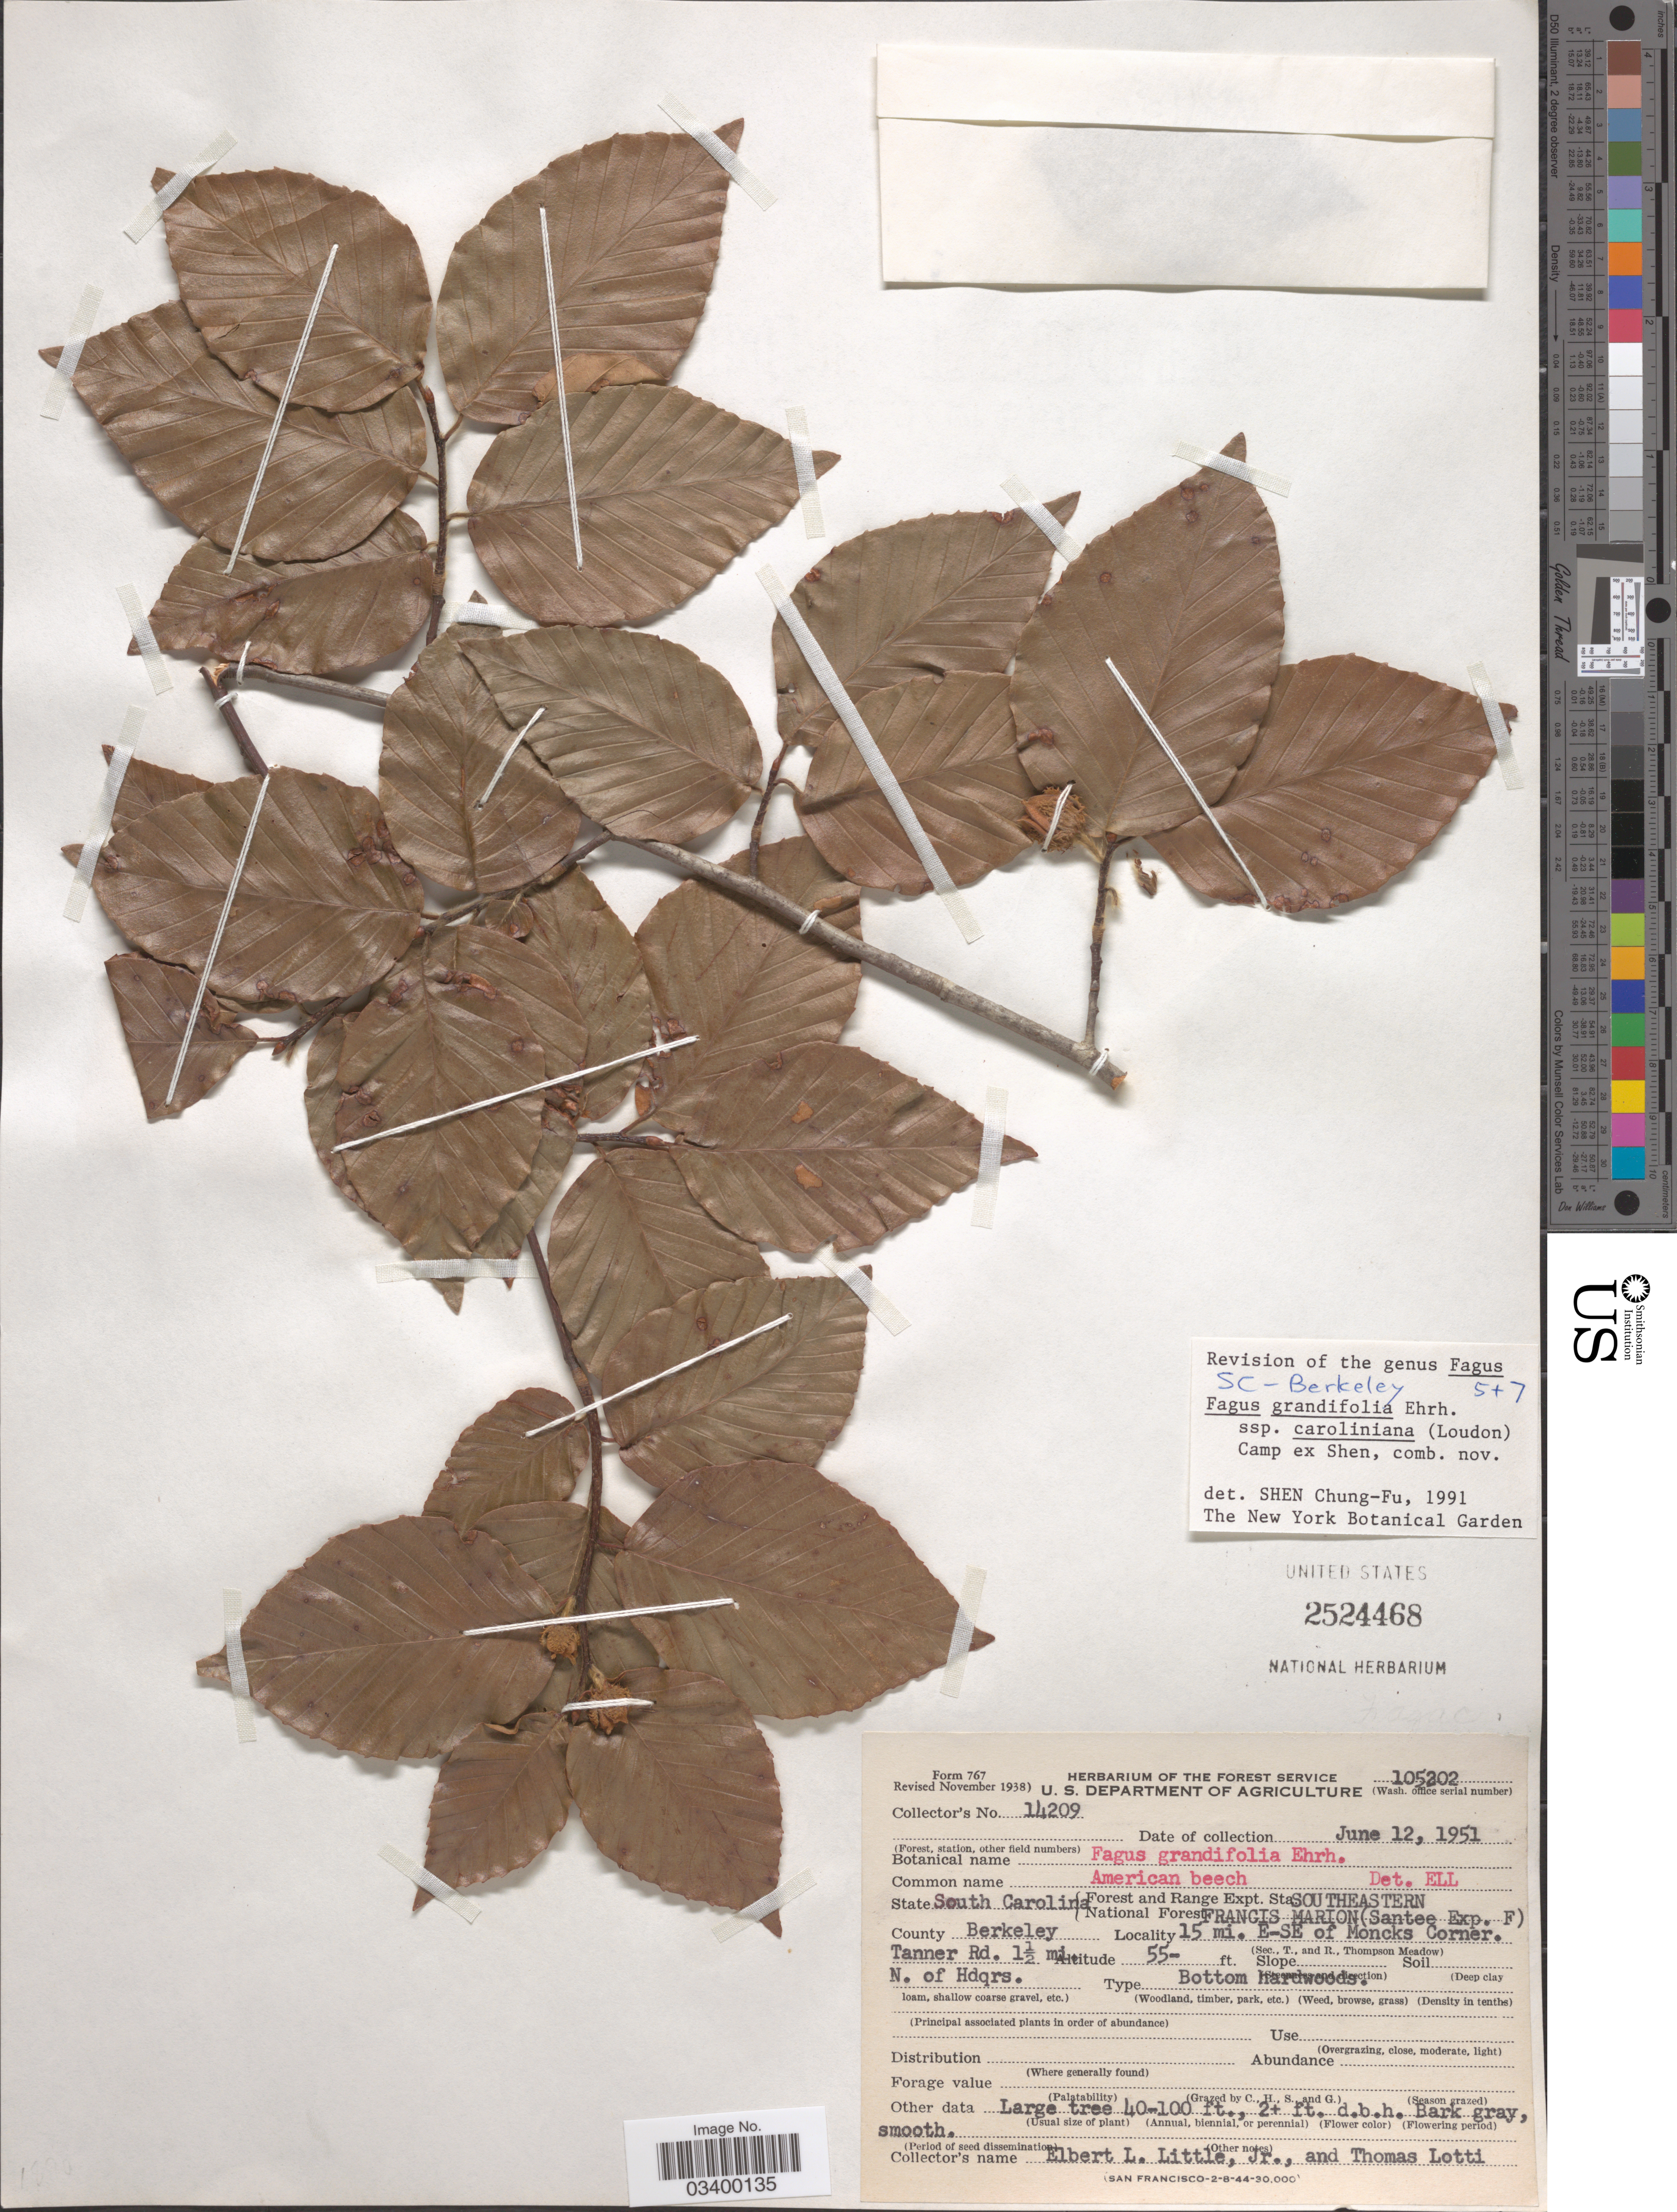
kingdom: Plantae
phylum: Tracheophyta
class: Magnoliopsida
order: Fagales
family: Fagaceae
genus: Fagus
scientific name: Fagus grandifolia subsp. caroliniana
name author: (Loudon) Fernald & Rehder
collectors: E. L. Little & T. Lotti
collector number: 14209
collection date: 1951-06-12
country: United States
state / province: South Carolina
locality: Forest and Range Expt. Sta. Southeastern. National Forest Francis Marion (Santee Exp. F). County Berkeley. 15 mi. E-SE of Moncks Corner. Tanner Rd. 1½ mi. N. of Hdqrs.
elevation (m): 17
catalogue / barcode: US 2524468